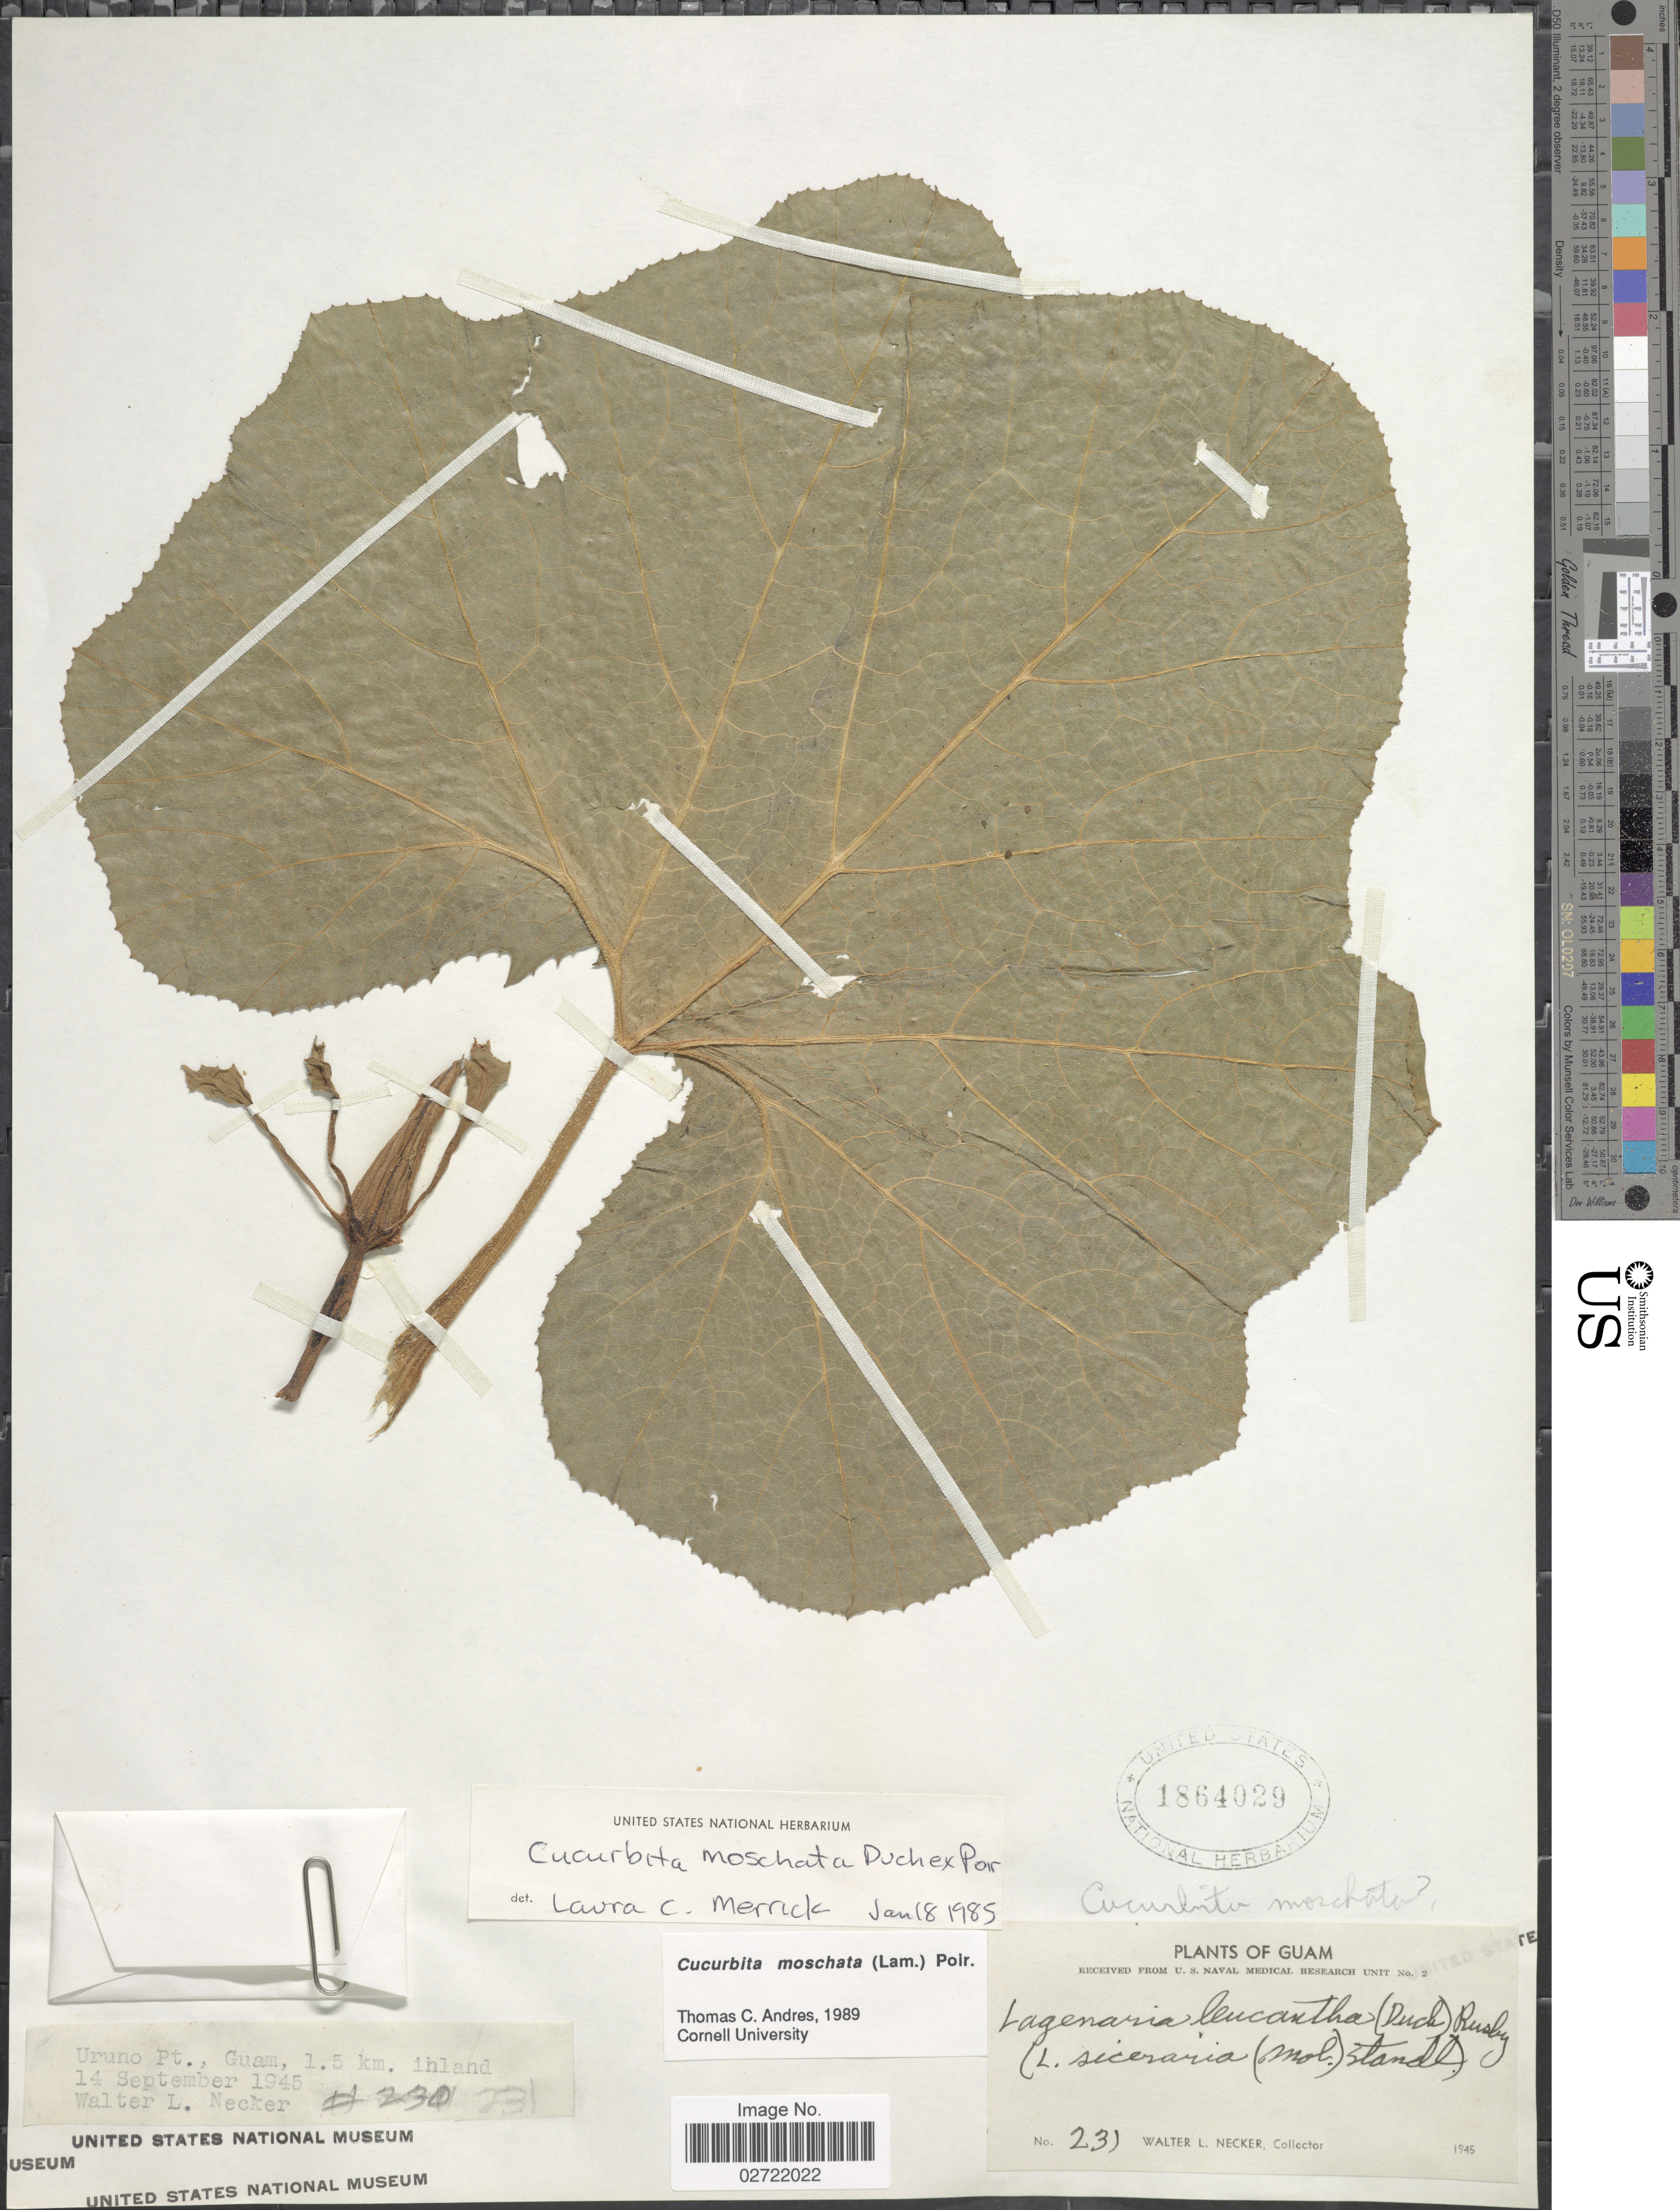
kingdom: Plantae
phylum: Tracheophyta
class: Magnoliopsida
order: Cucurbitales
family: Cucurbitaceae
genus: Cucurbita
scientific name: Cucurbita moschata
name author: (Duch.) Poir.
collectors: W. L. Necker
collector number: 231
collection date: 1945-09-14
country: Guam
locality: Uruno Pt., 1.5 km inland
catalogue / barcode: US 1864029